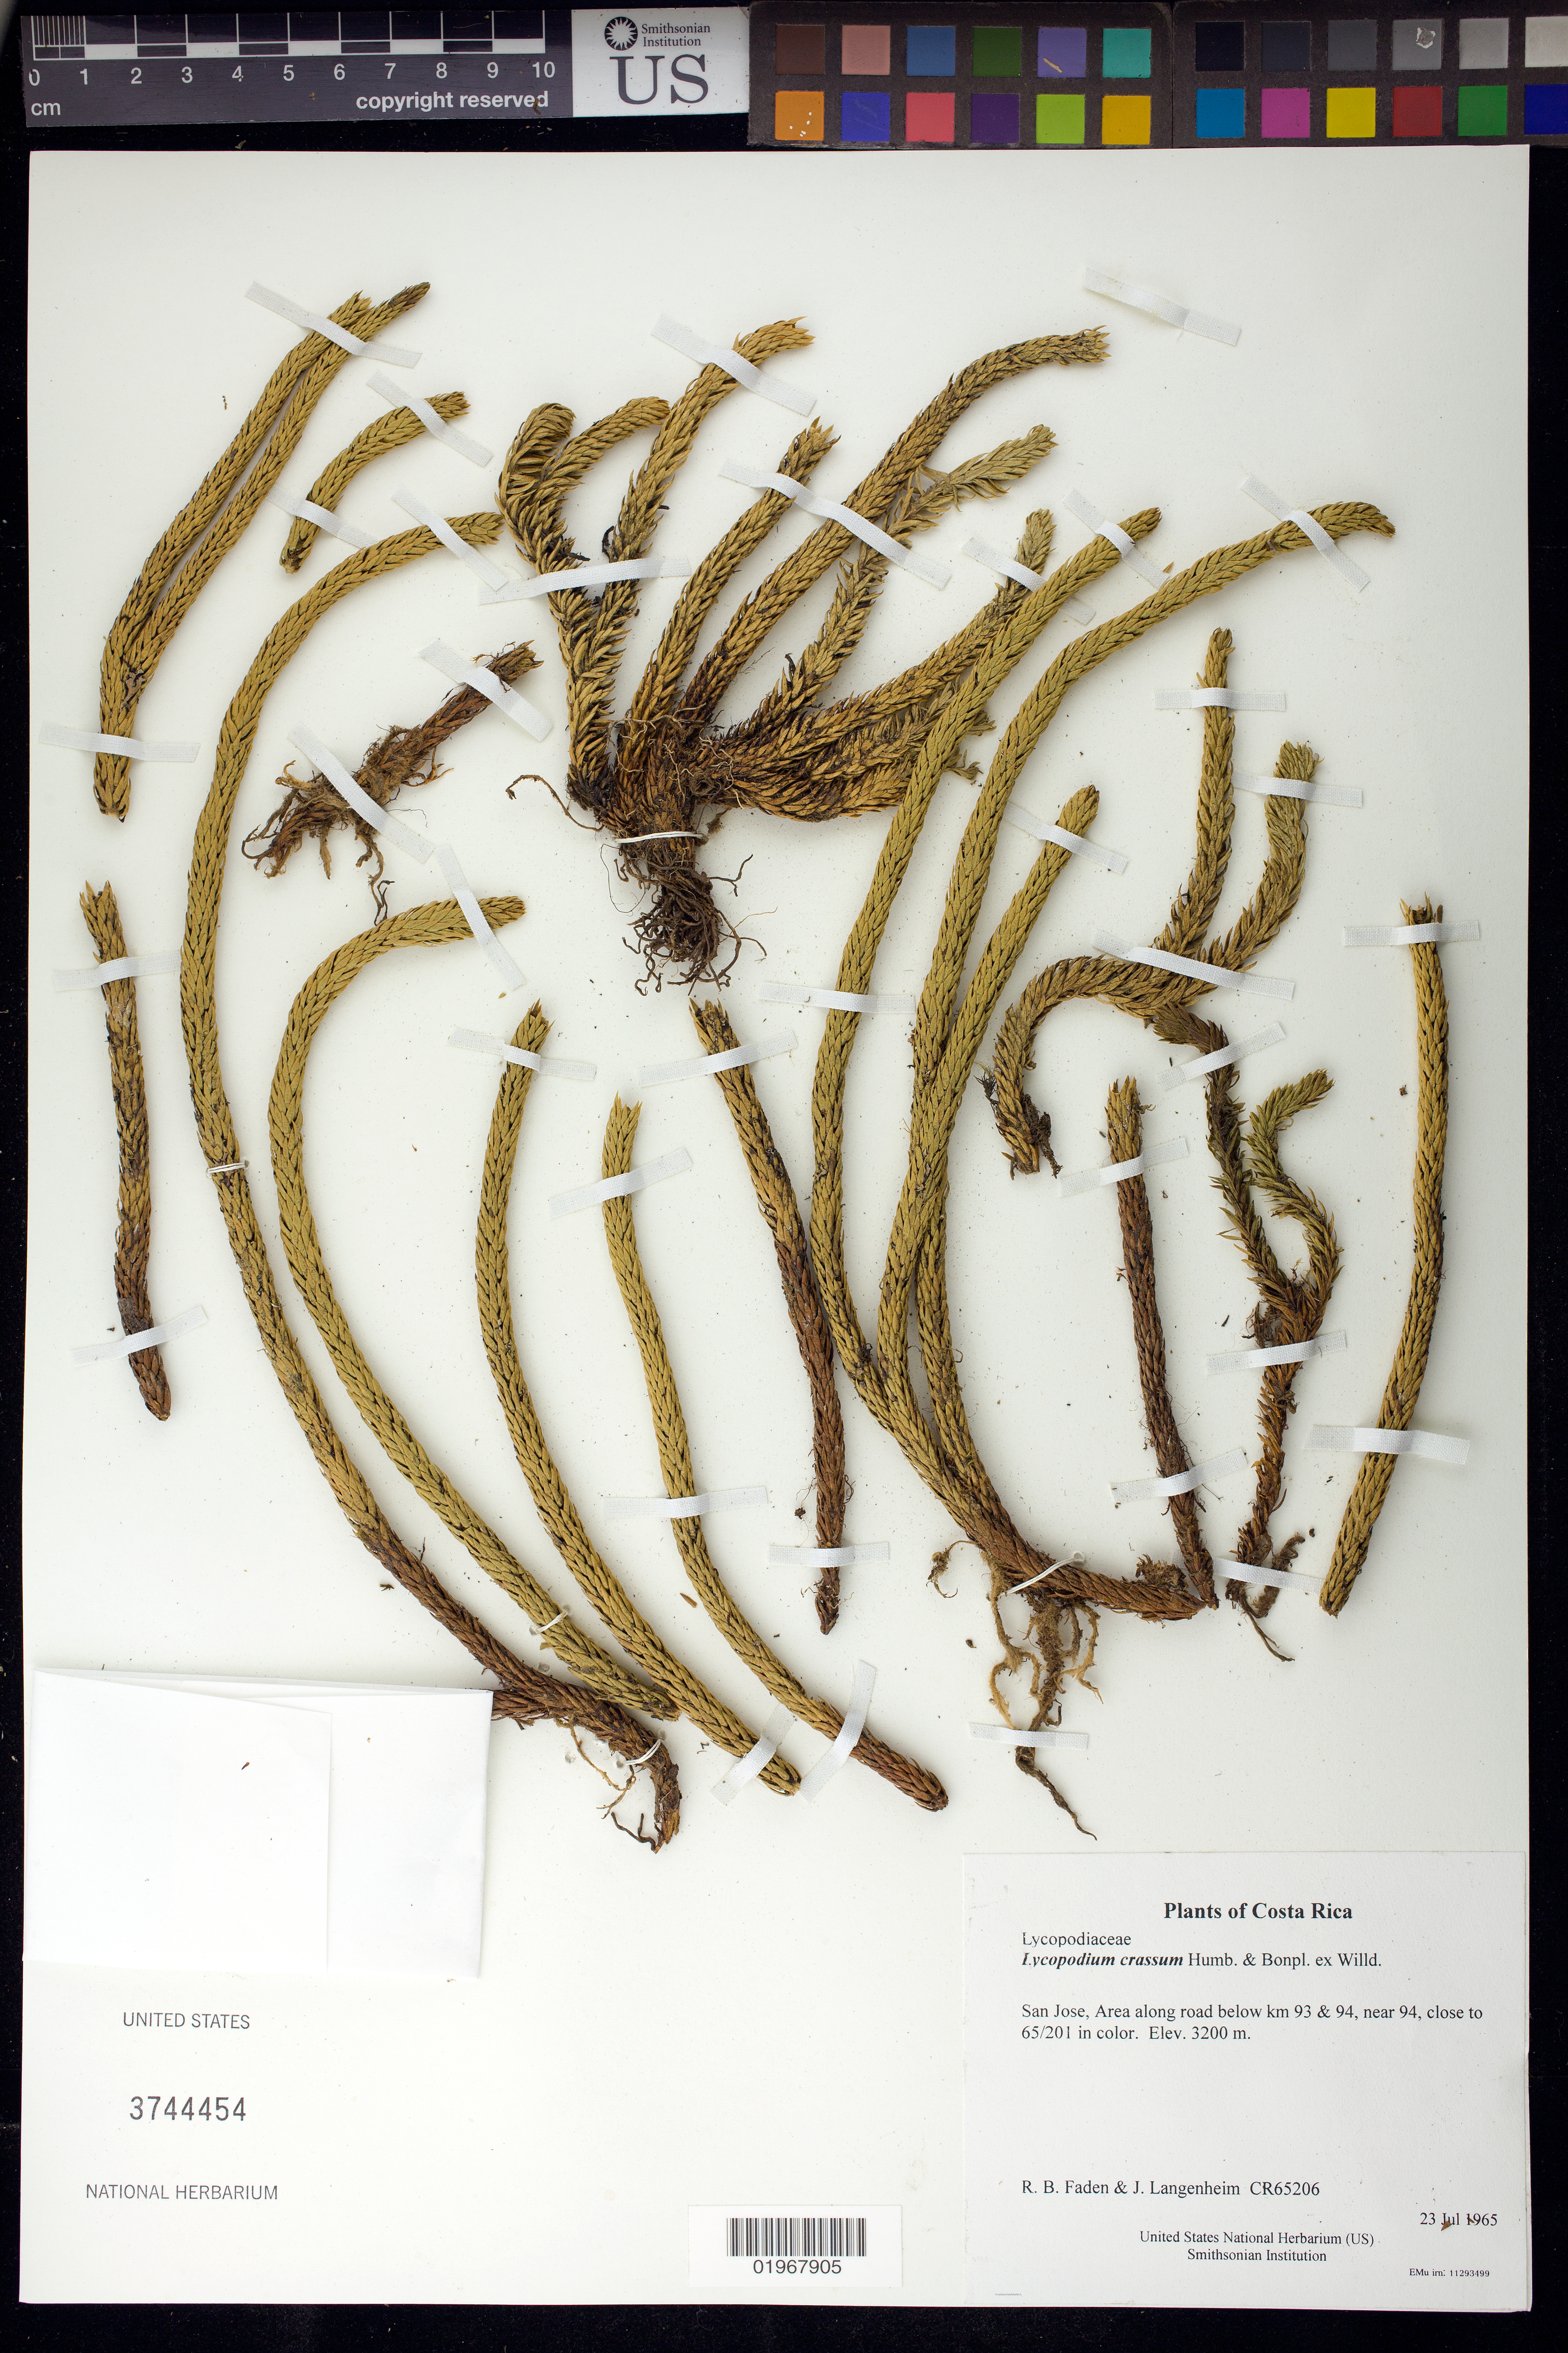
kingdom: Plantae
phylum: Tracheophyta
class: Lycopodiopsida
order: Lycopodiales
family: Lycopodiaceae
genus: Phlegmariurus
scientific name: Phlegmariurus crassus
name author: (Humb. & Bonpl. ex Willd.) B. Øllg.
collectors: R. B. Faden & J. Langenheim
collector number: CR65206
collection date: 1965-07-23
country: Costa Rica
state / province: San Jose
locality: Area along road below km 93 & 94, near 94, close to 65/201 in color.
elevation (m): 3200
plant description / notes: Field note book says L. erickssonii.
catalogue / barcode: US 3744454